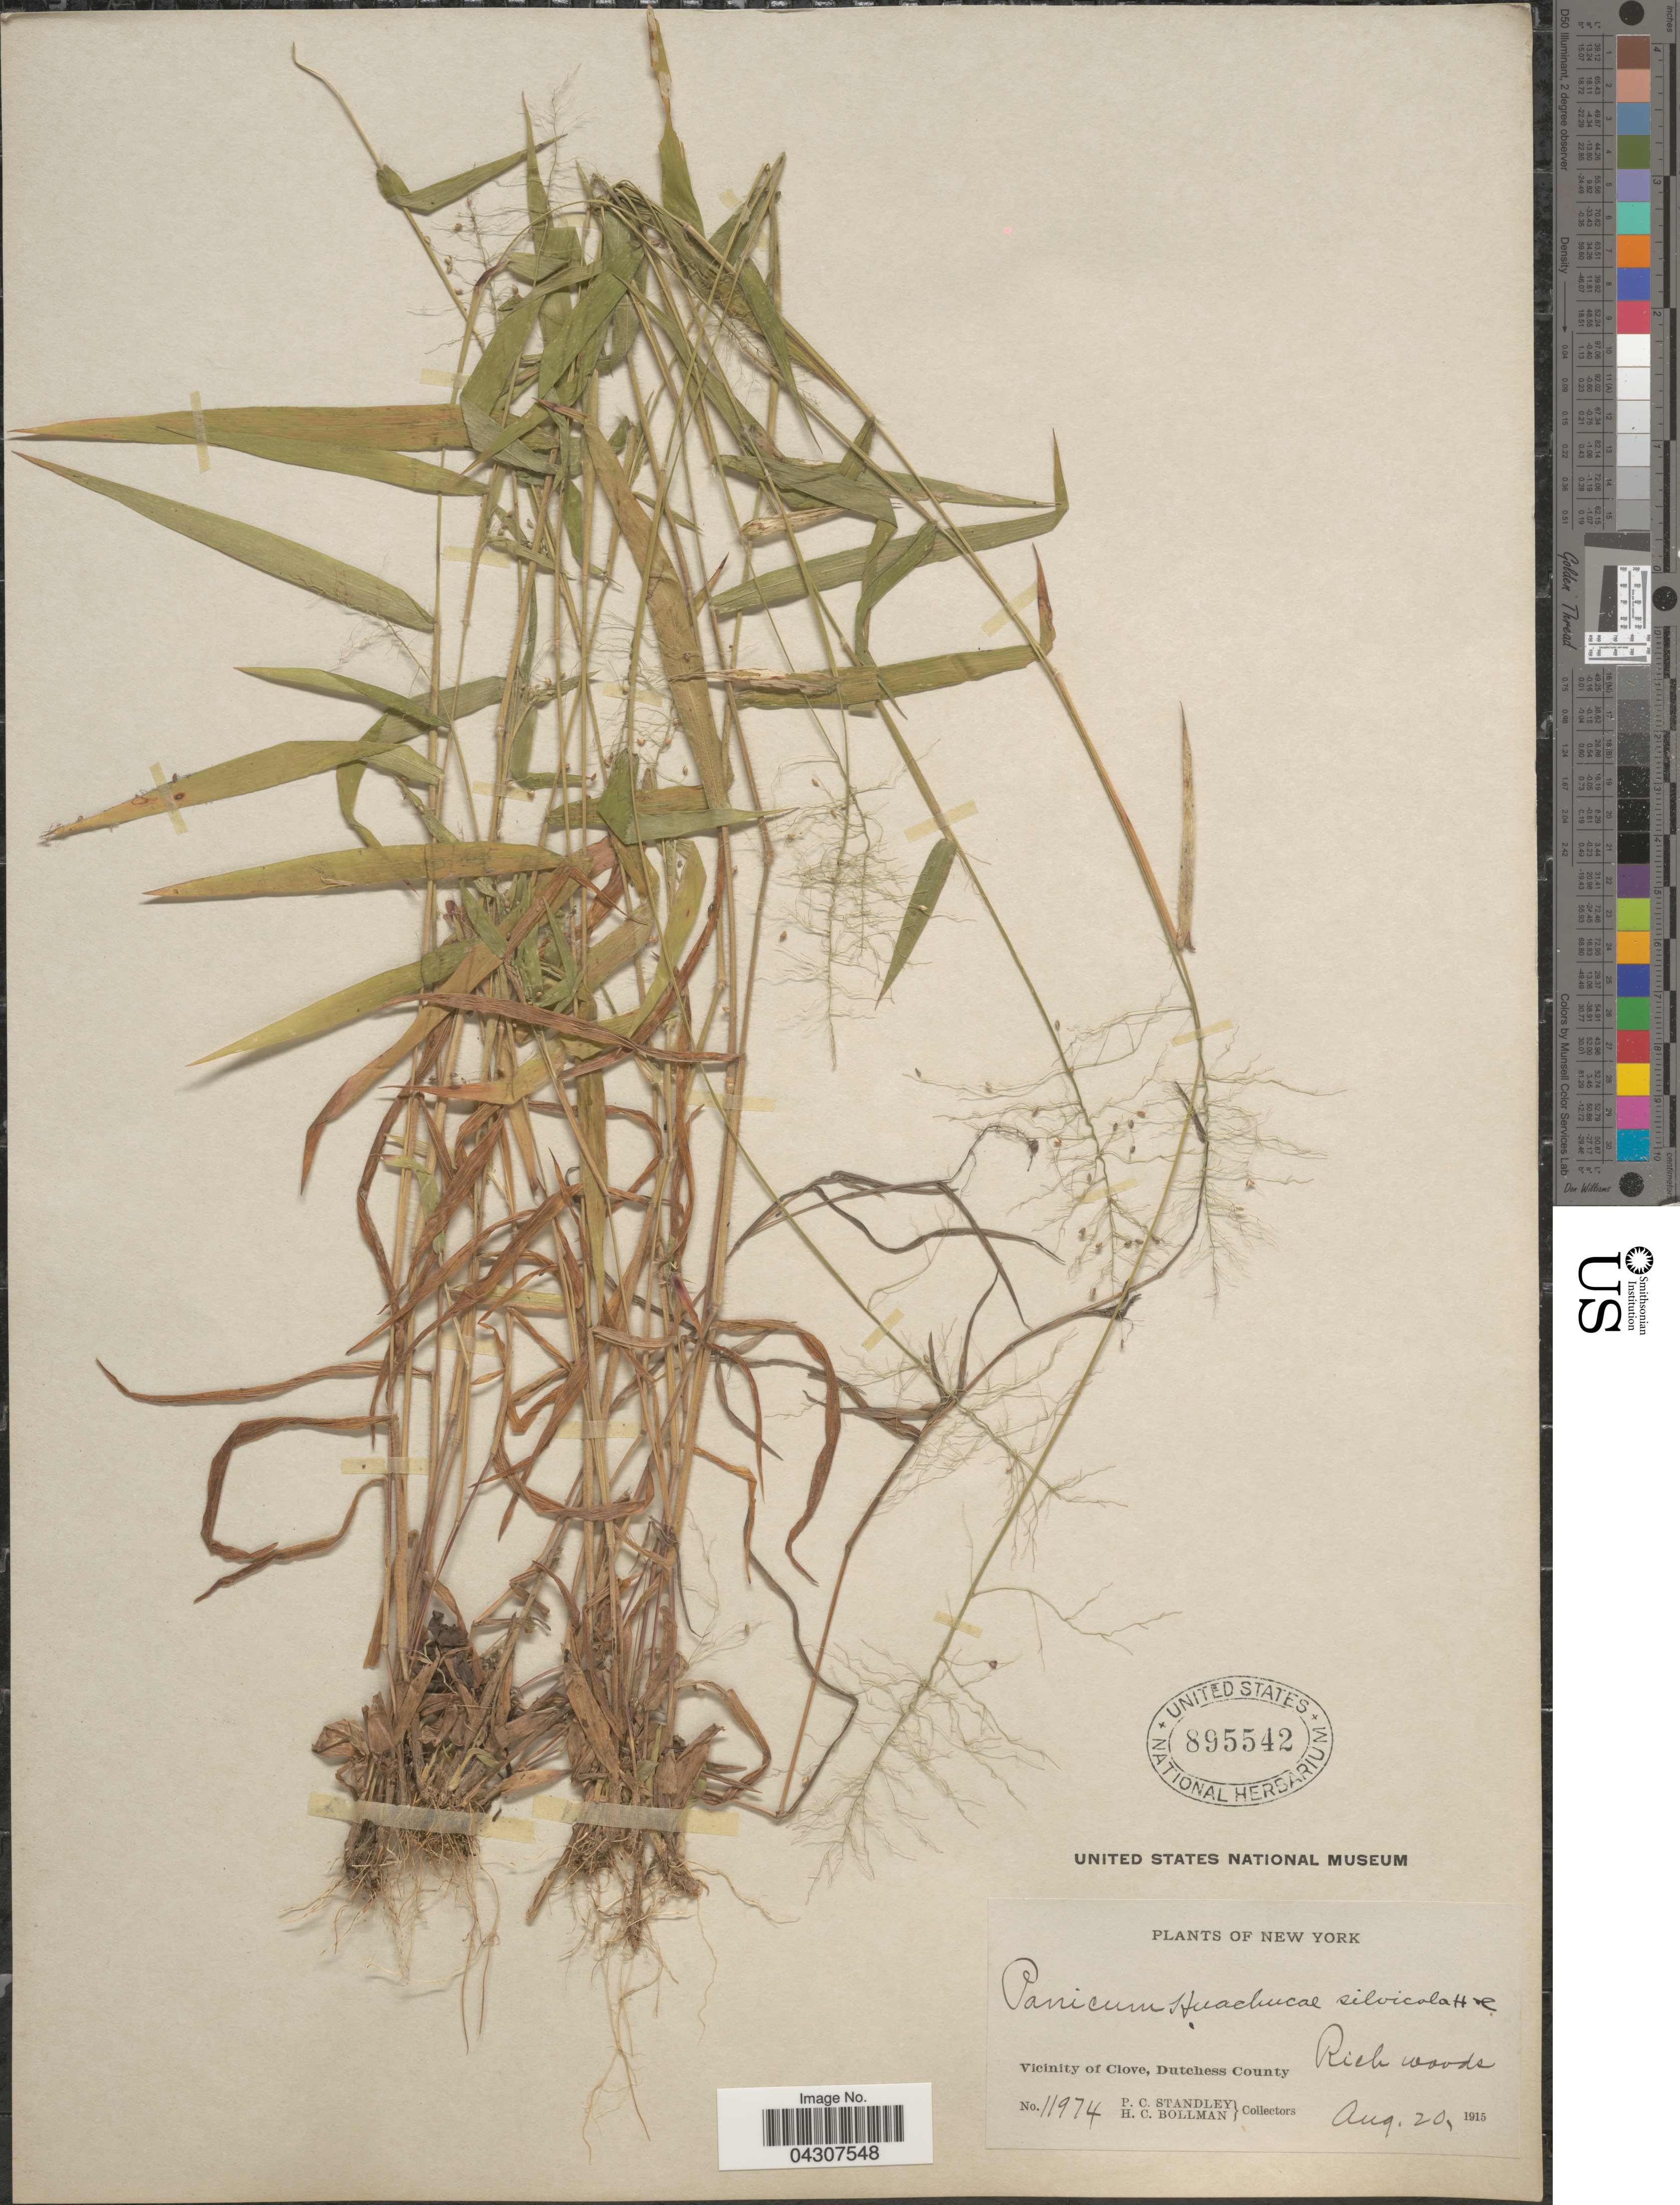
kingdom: Plantae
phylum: Tracheophyta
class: Liliopsida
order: Poales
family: Poaceae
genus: Dichanthelium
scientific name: Dichanthelium acuminatum var. acuminatum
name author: (Sw.) Gould & C.A. Clark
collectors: P. C. Standley & H. C. Bollman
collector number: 11974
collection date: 1915-08-20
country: United States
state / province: New York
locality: Vicinity of Clove, Dutchess County. Rich woods.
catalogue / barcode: US 895542